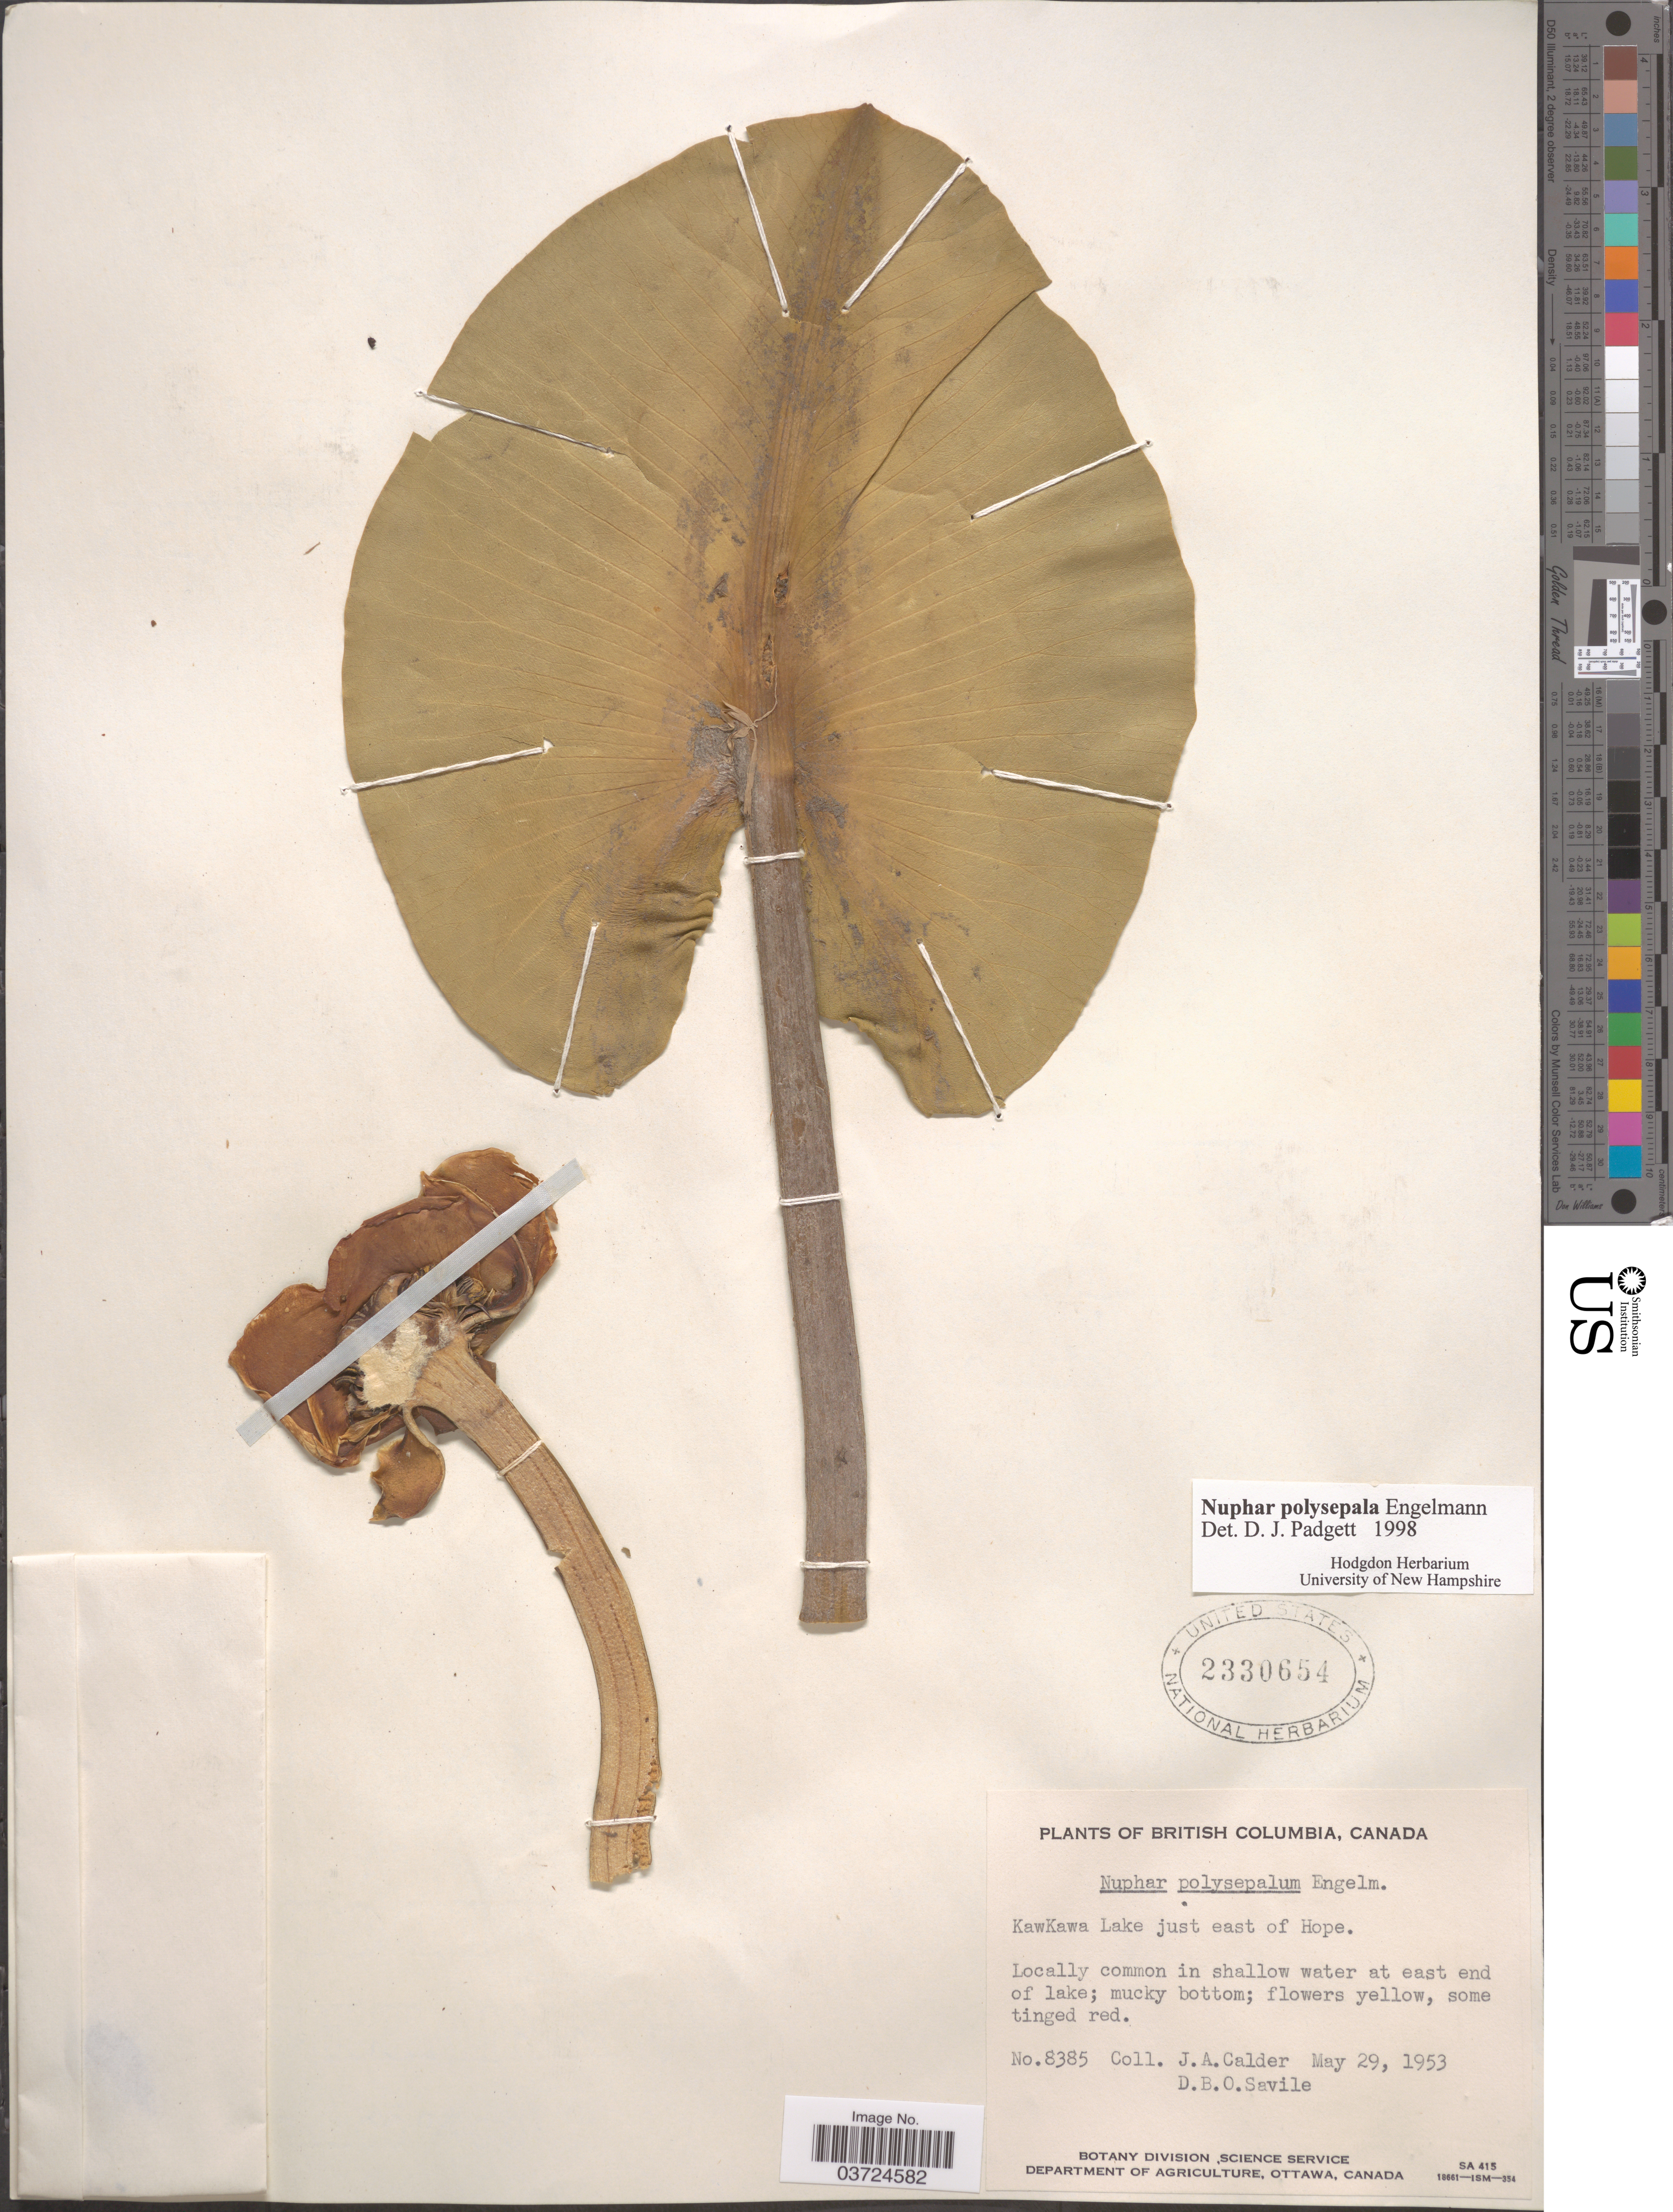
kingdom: Plantae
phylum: Tracheophyta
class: Magnoliopsida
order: Nymphaeales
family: Nymphaeaceae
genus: Nuphar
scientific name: Nuphar polysepala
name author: Englem.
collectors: J. A. Calder & D. Savile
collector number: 8385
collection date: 1953-05-29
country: Canada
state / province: British Columbia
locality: KawKawa Lake just east of Hope.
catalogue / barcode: US 2330654